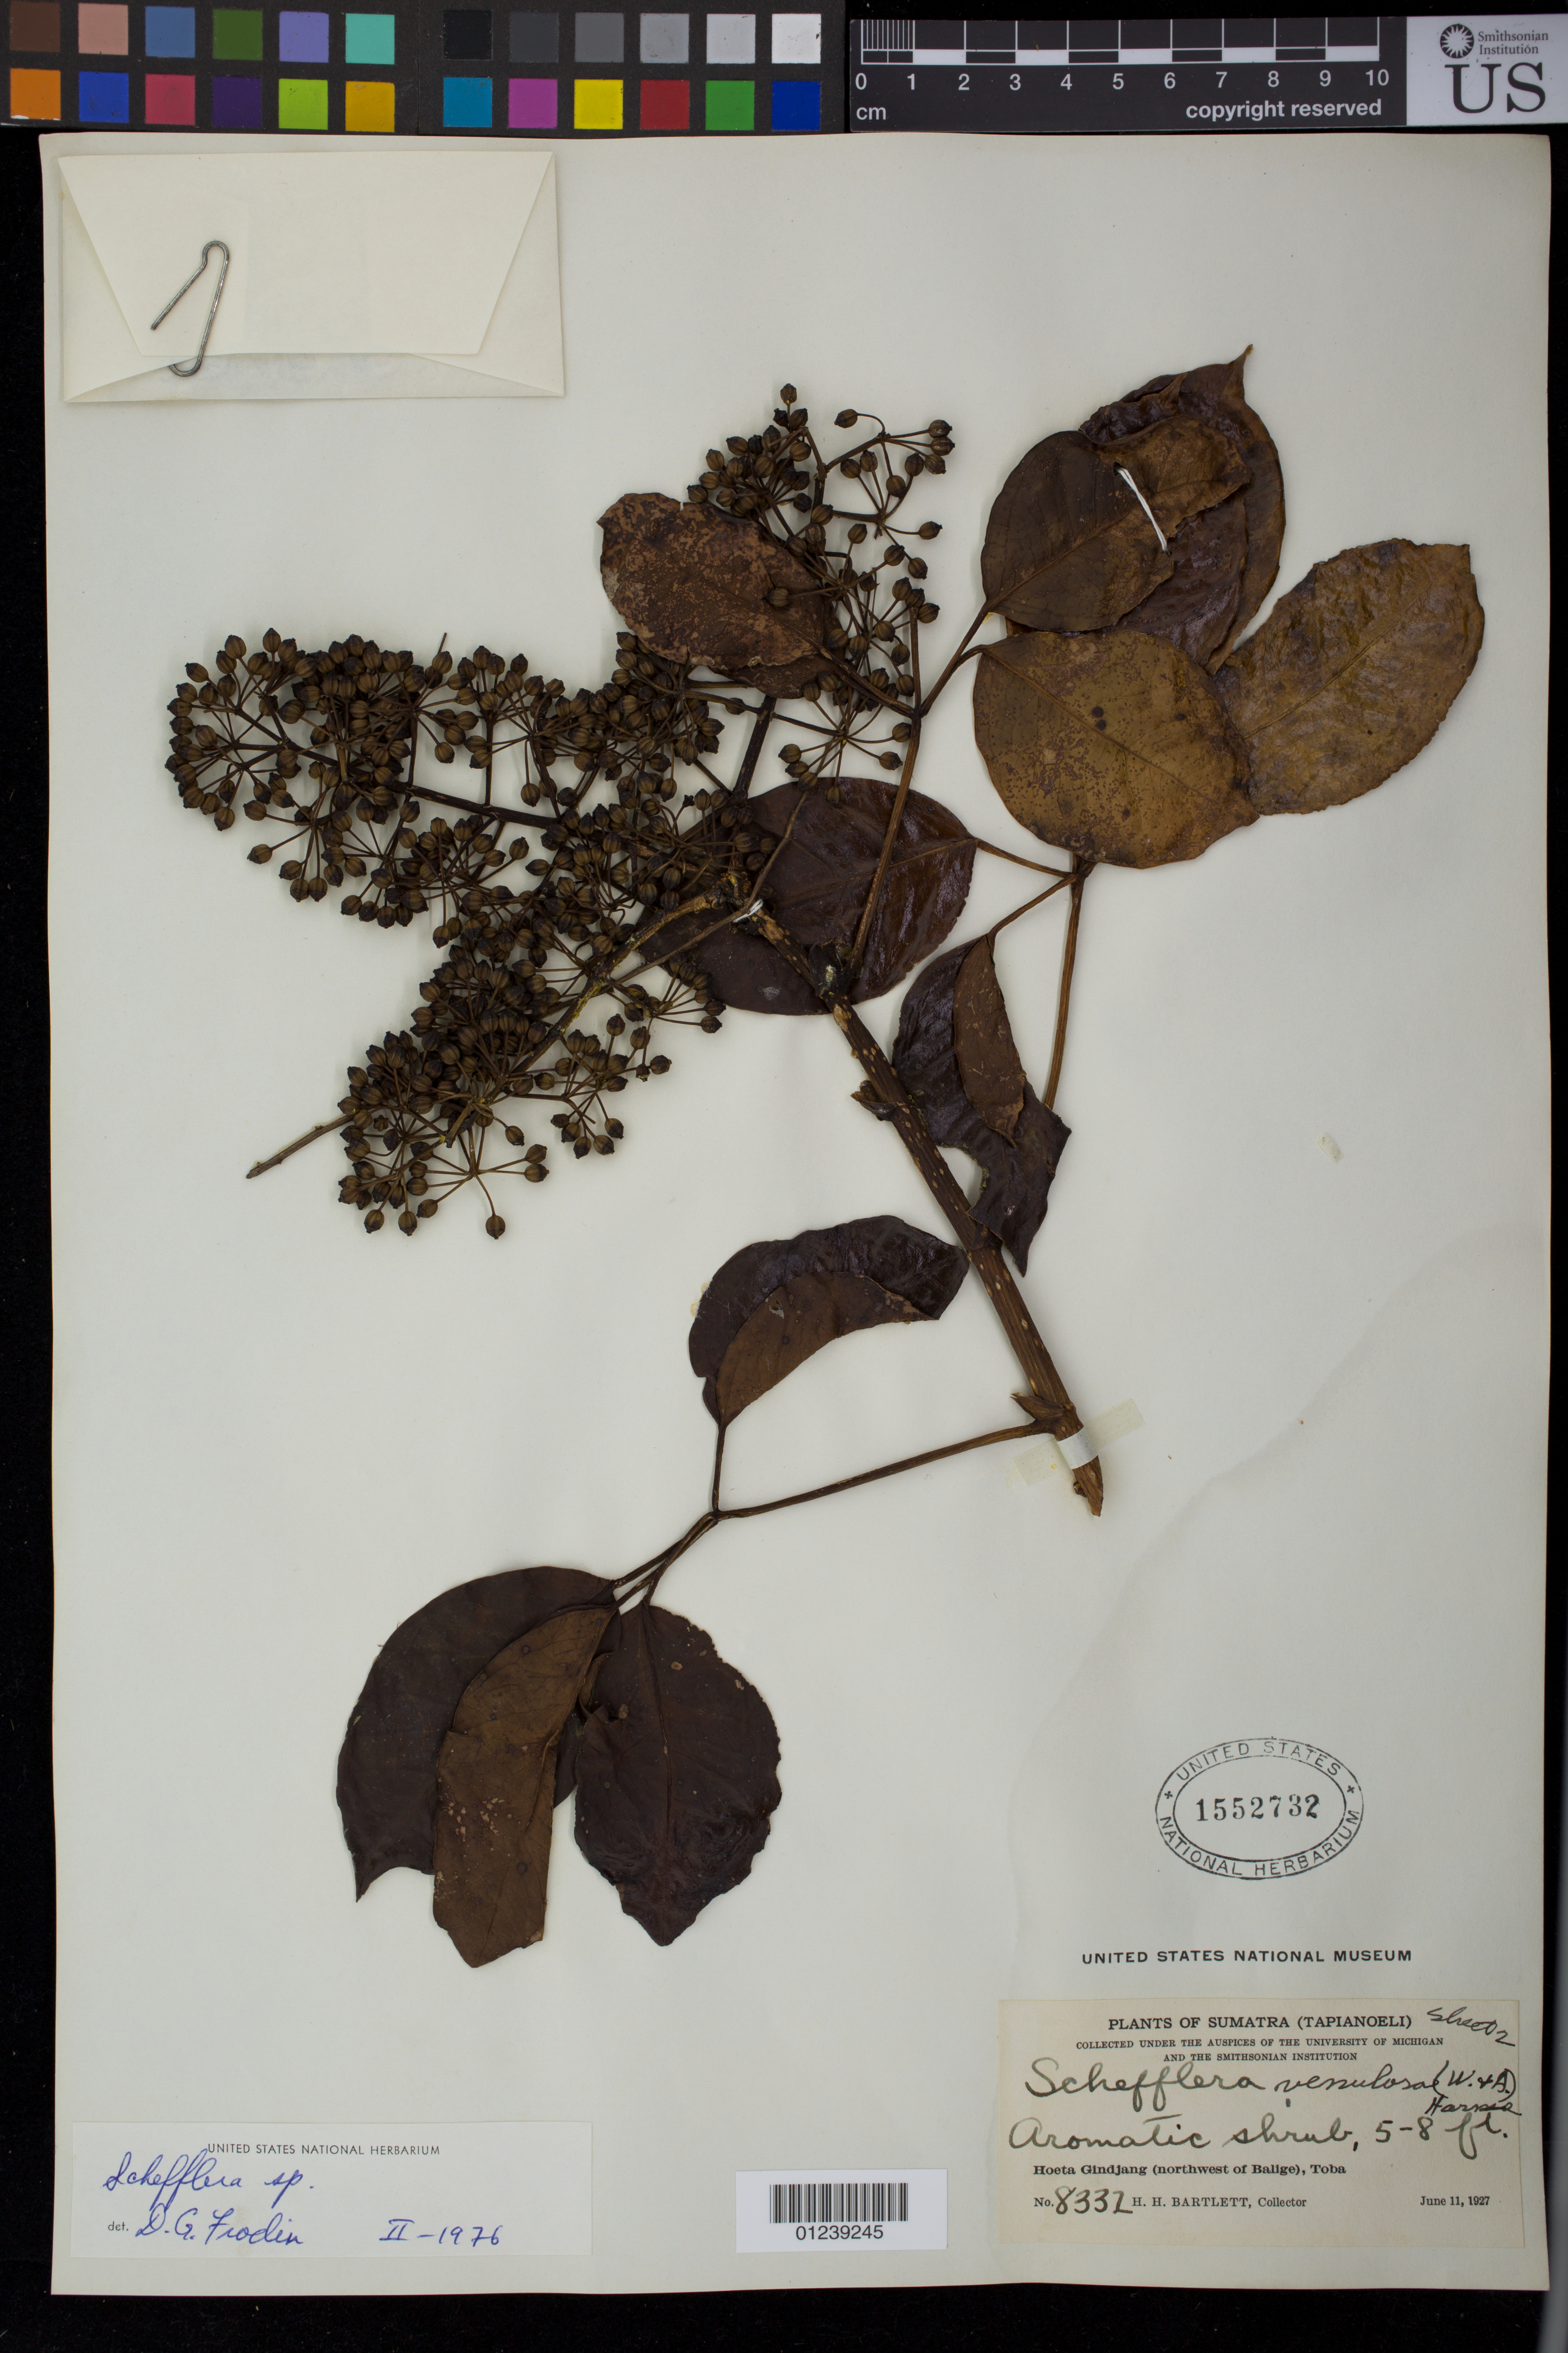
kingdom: Plantae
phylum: Tracheophyta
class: Magnoliopsida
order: Apiales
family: Araliaceae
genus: Schefflera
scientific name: Schefflera sp.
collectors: H. H. Bartlett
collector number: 8332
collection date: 1927-06-11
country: Indonesia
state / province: Sumatra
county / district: Sumatera Utara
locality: Hoeta Gindjang (northwest of Balige), Toba. Sumatra (Tapianoeli)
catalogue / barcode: US 1552732